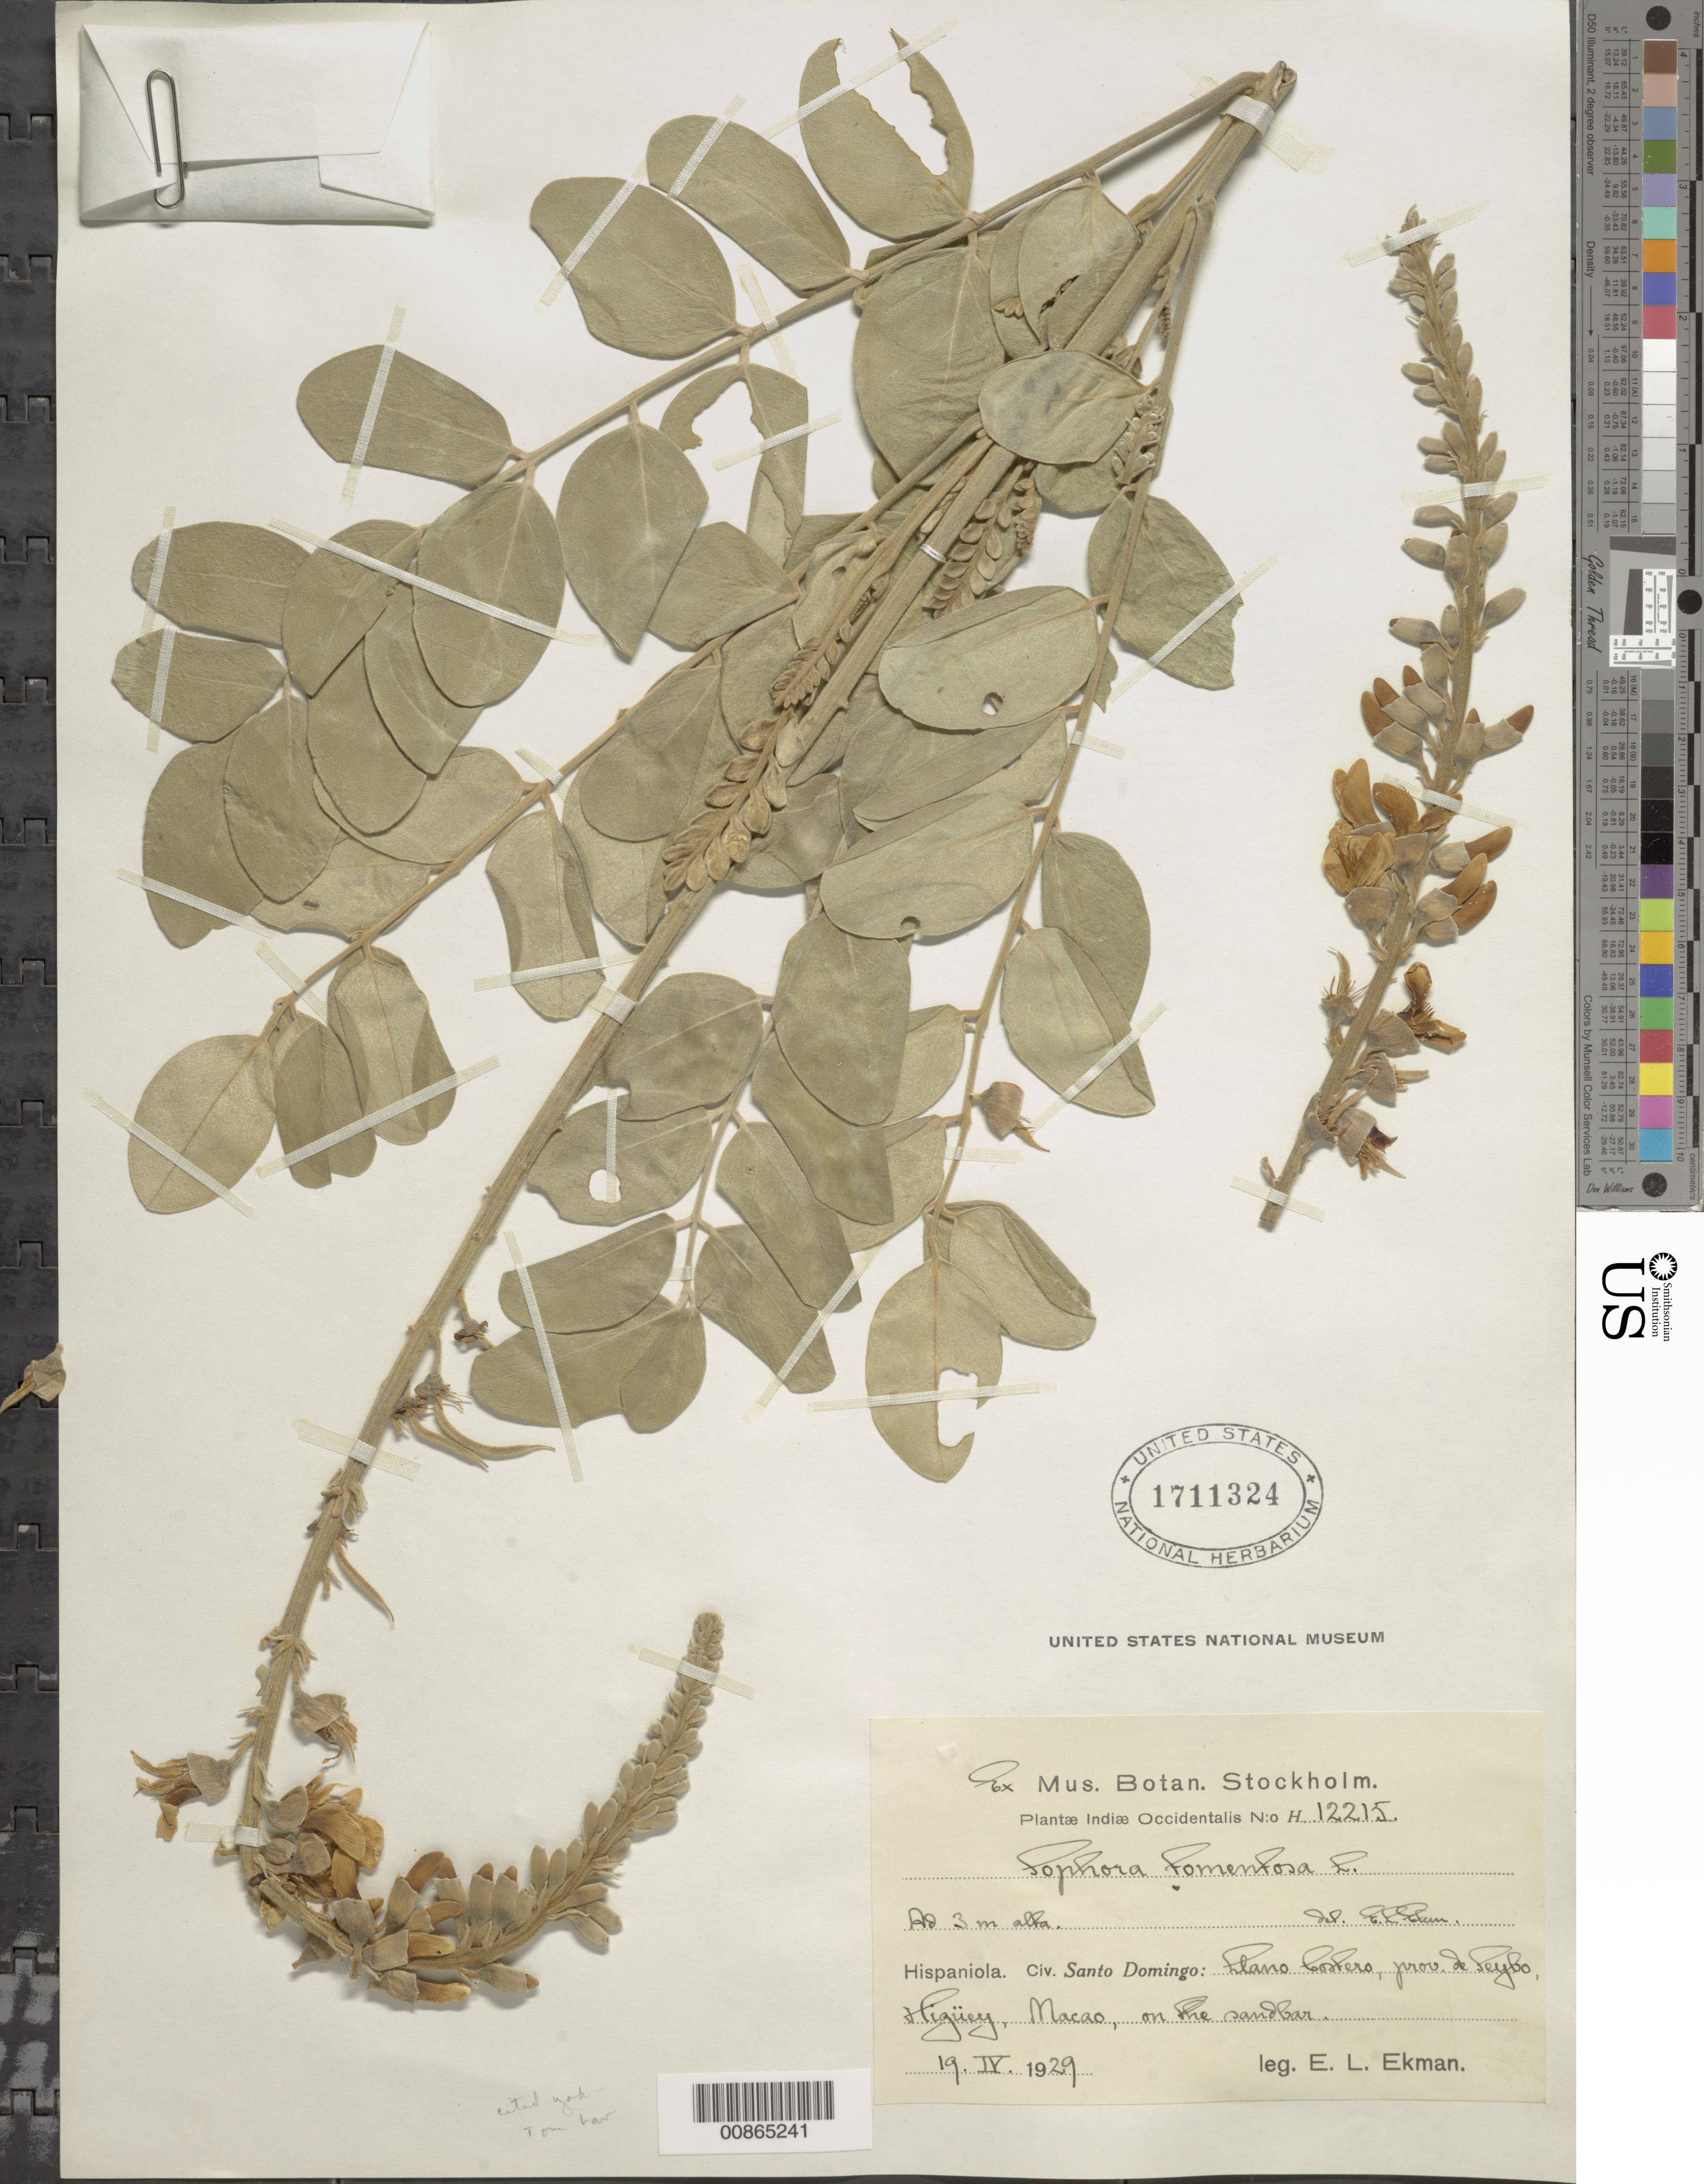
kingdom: Plantae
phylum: Tracheophyta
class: Magnoliopsida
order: Fabales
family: Fabaceae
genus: Sophora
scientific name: Sophora tomentosa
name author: L.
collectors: E. L. Ekman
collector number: H 12215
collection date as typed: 19 Apr 1929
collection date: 1929-04-19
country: Dominican Republic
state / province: El Seibo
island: Hispaniola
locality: Llano Costero, Higüey, Macao.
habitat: On the sandbar.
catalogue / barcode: US 1711324